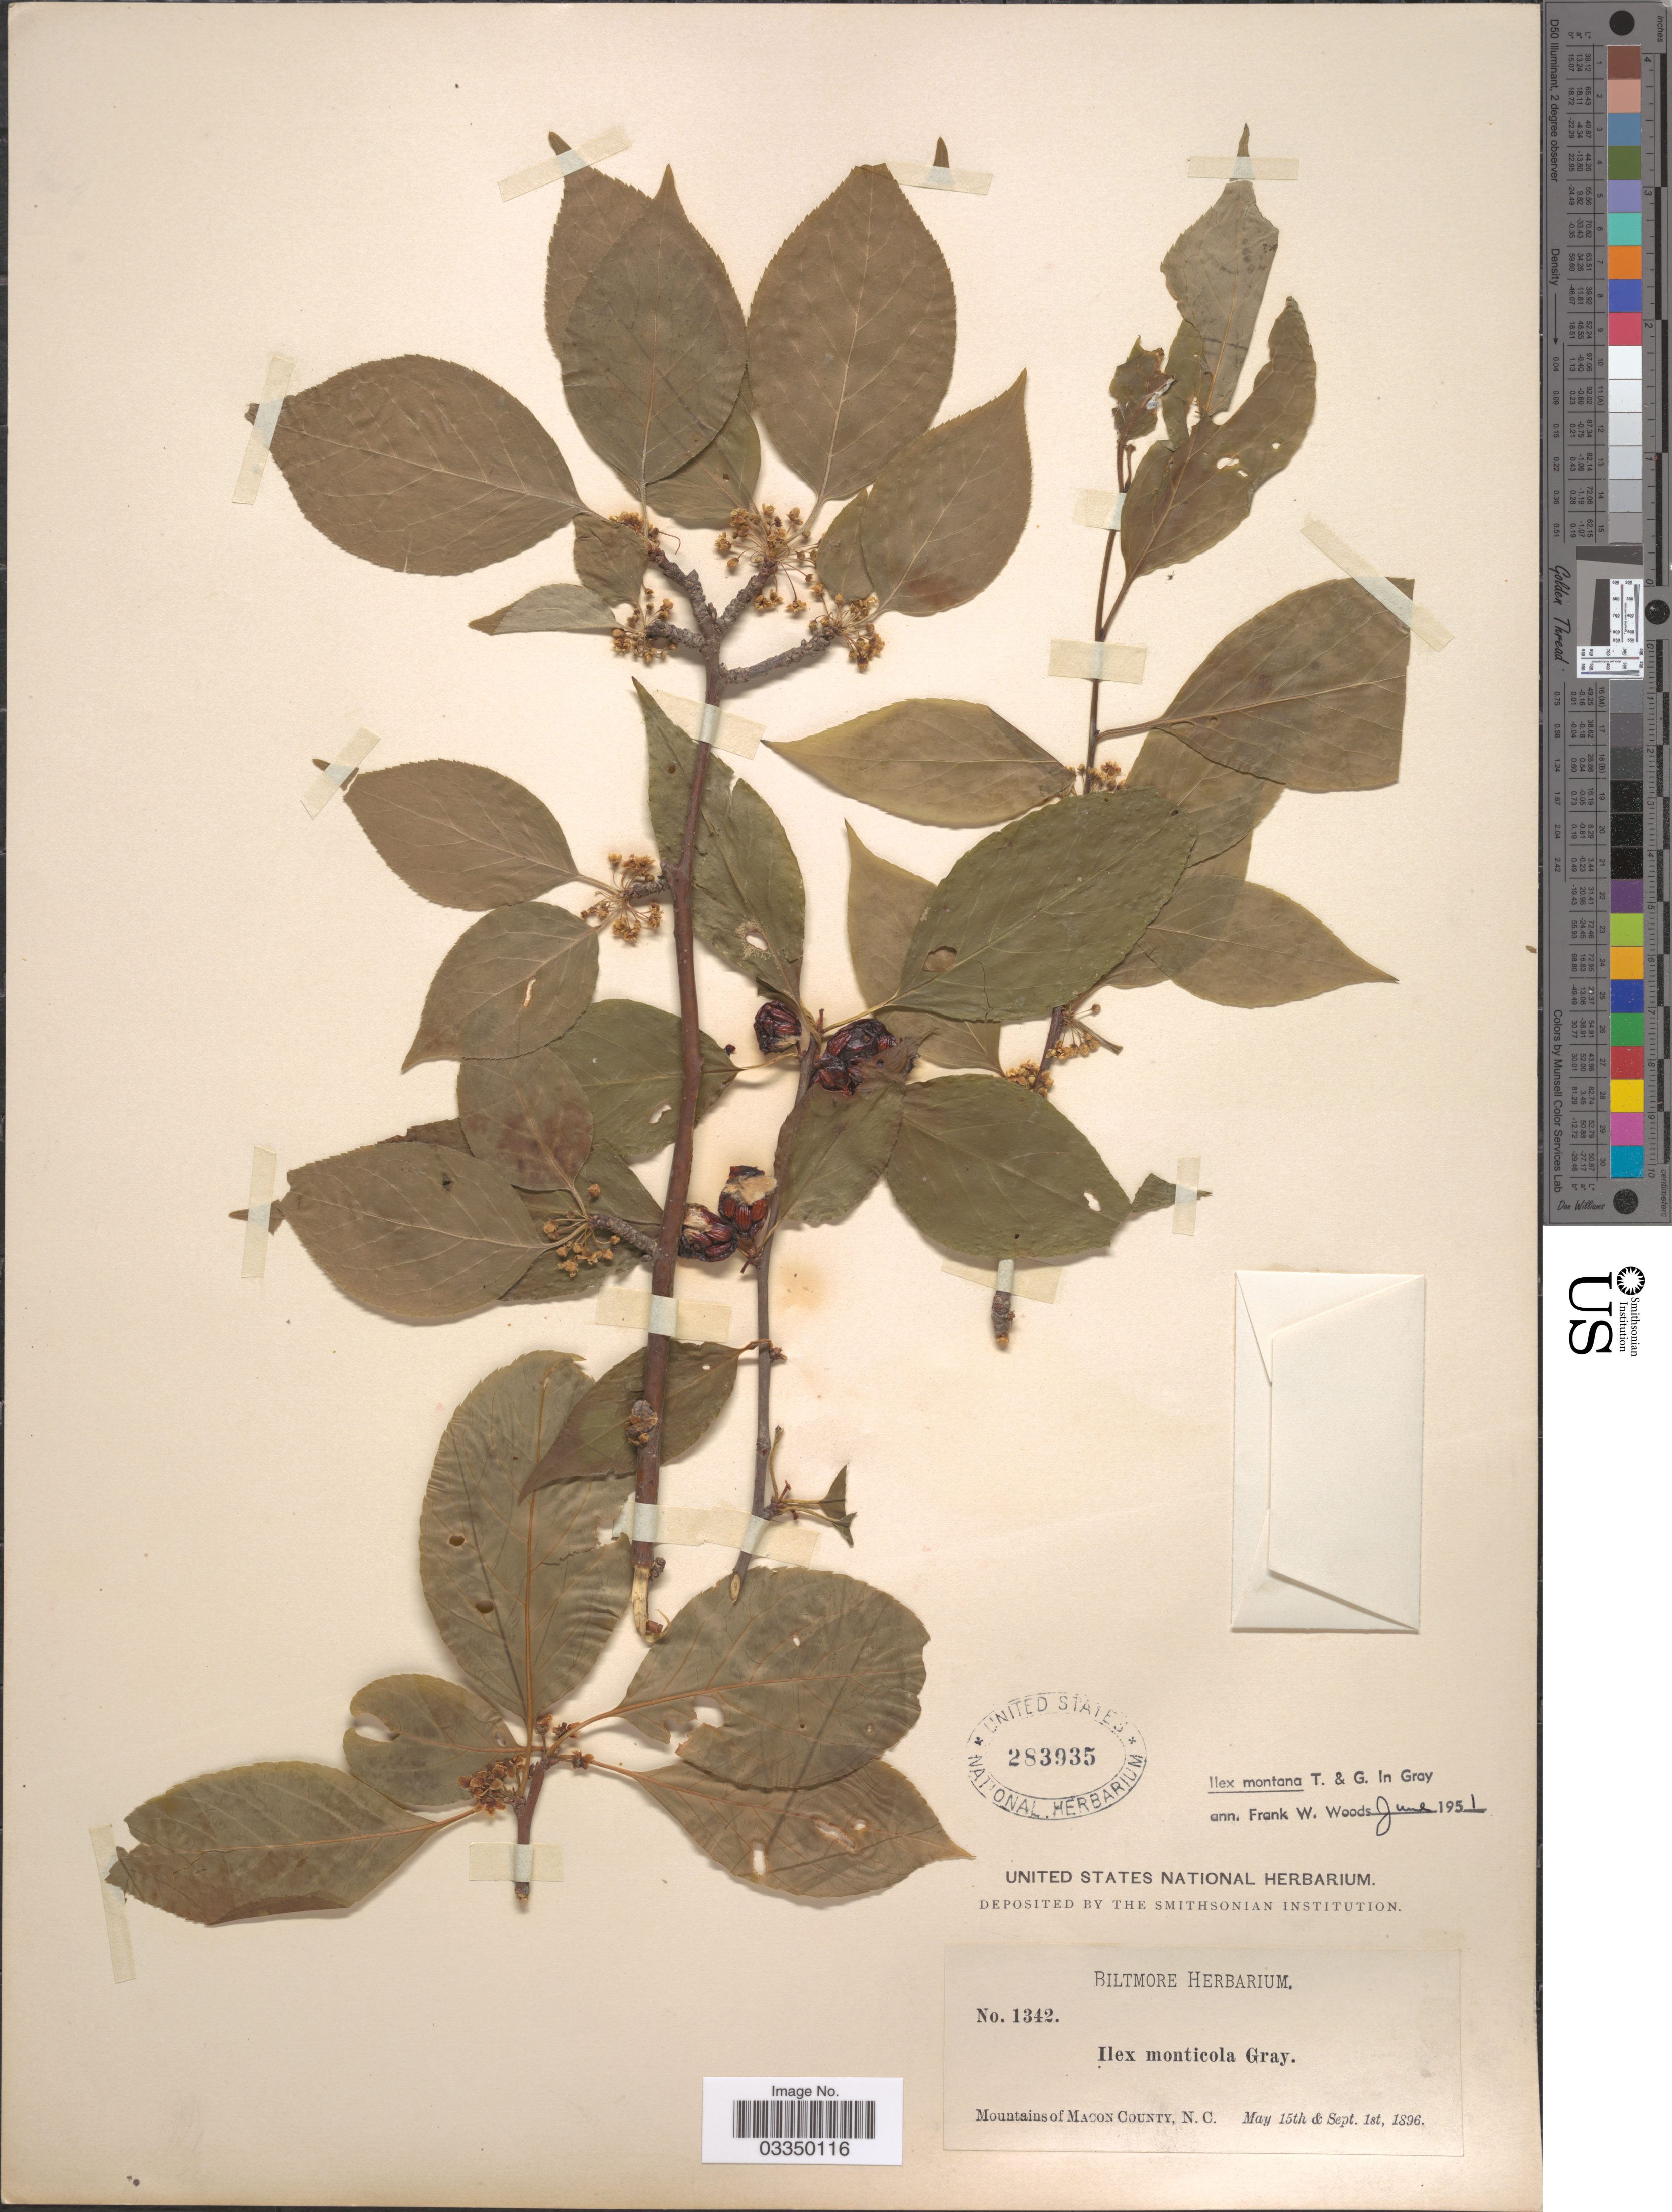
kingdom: Plantae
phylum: Tracheophyta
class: Magnoliopsida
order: Aquifoliales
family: Aquifoliaceae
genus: Ilex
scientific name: Ilex montana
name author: Torr. & A. Gray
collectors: ex herb. Biltmore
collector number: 1342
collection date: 1896-05-15/1896-09-01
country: United States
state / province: North Carolina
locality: Mountains of Macon County.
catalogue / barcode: US 283935